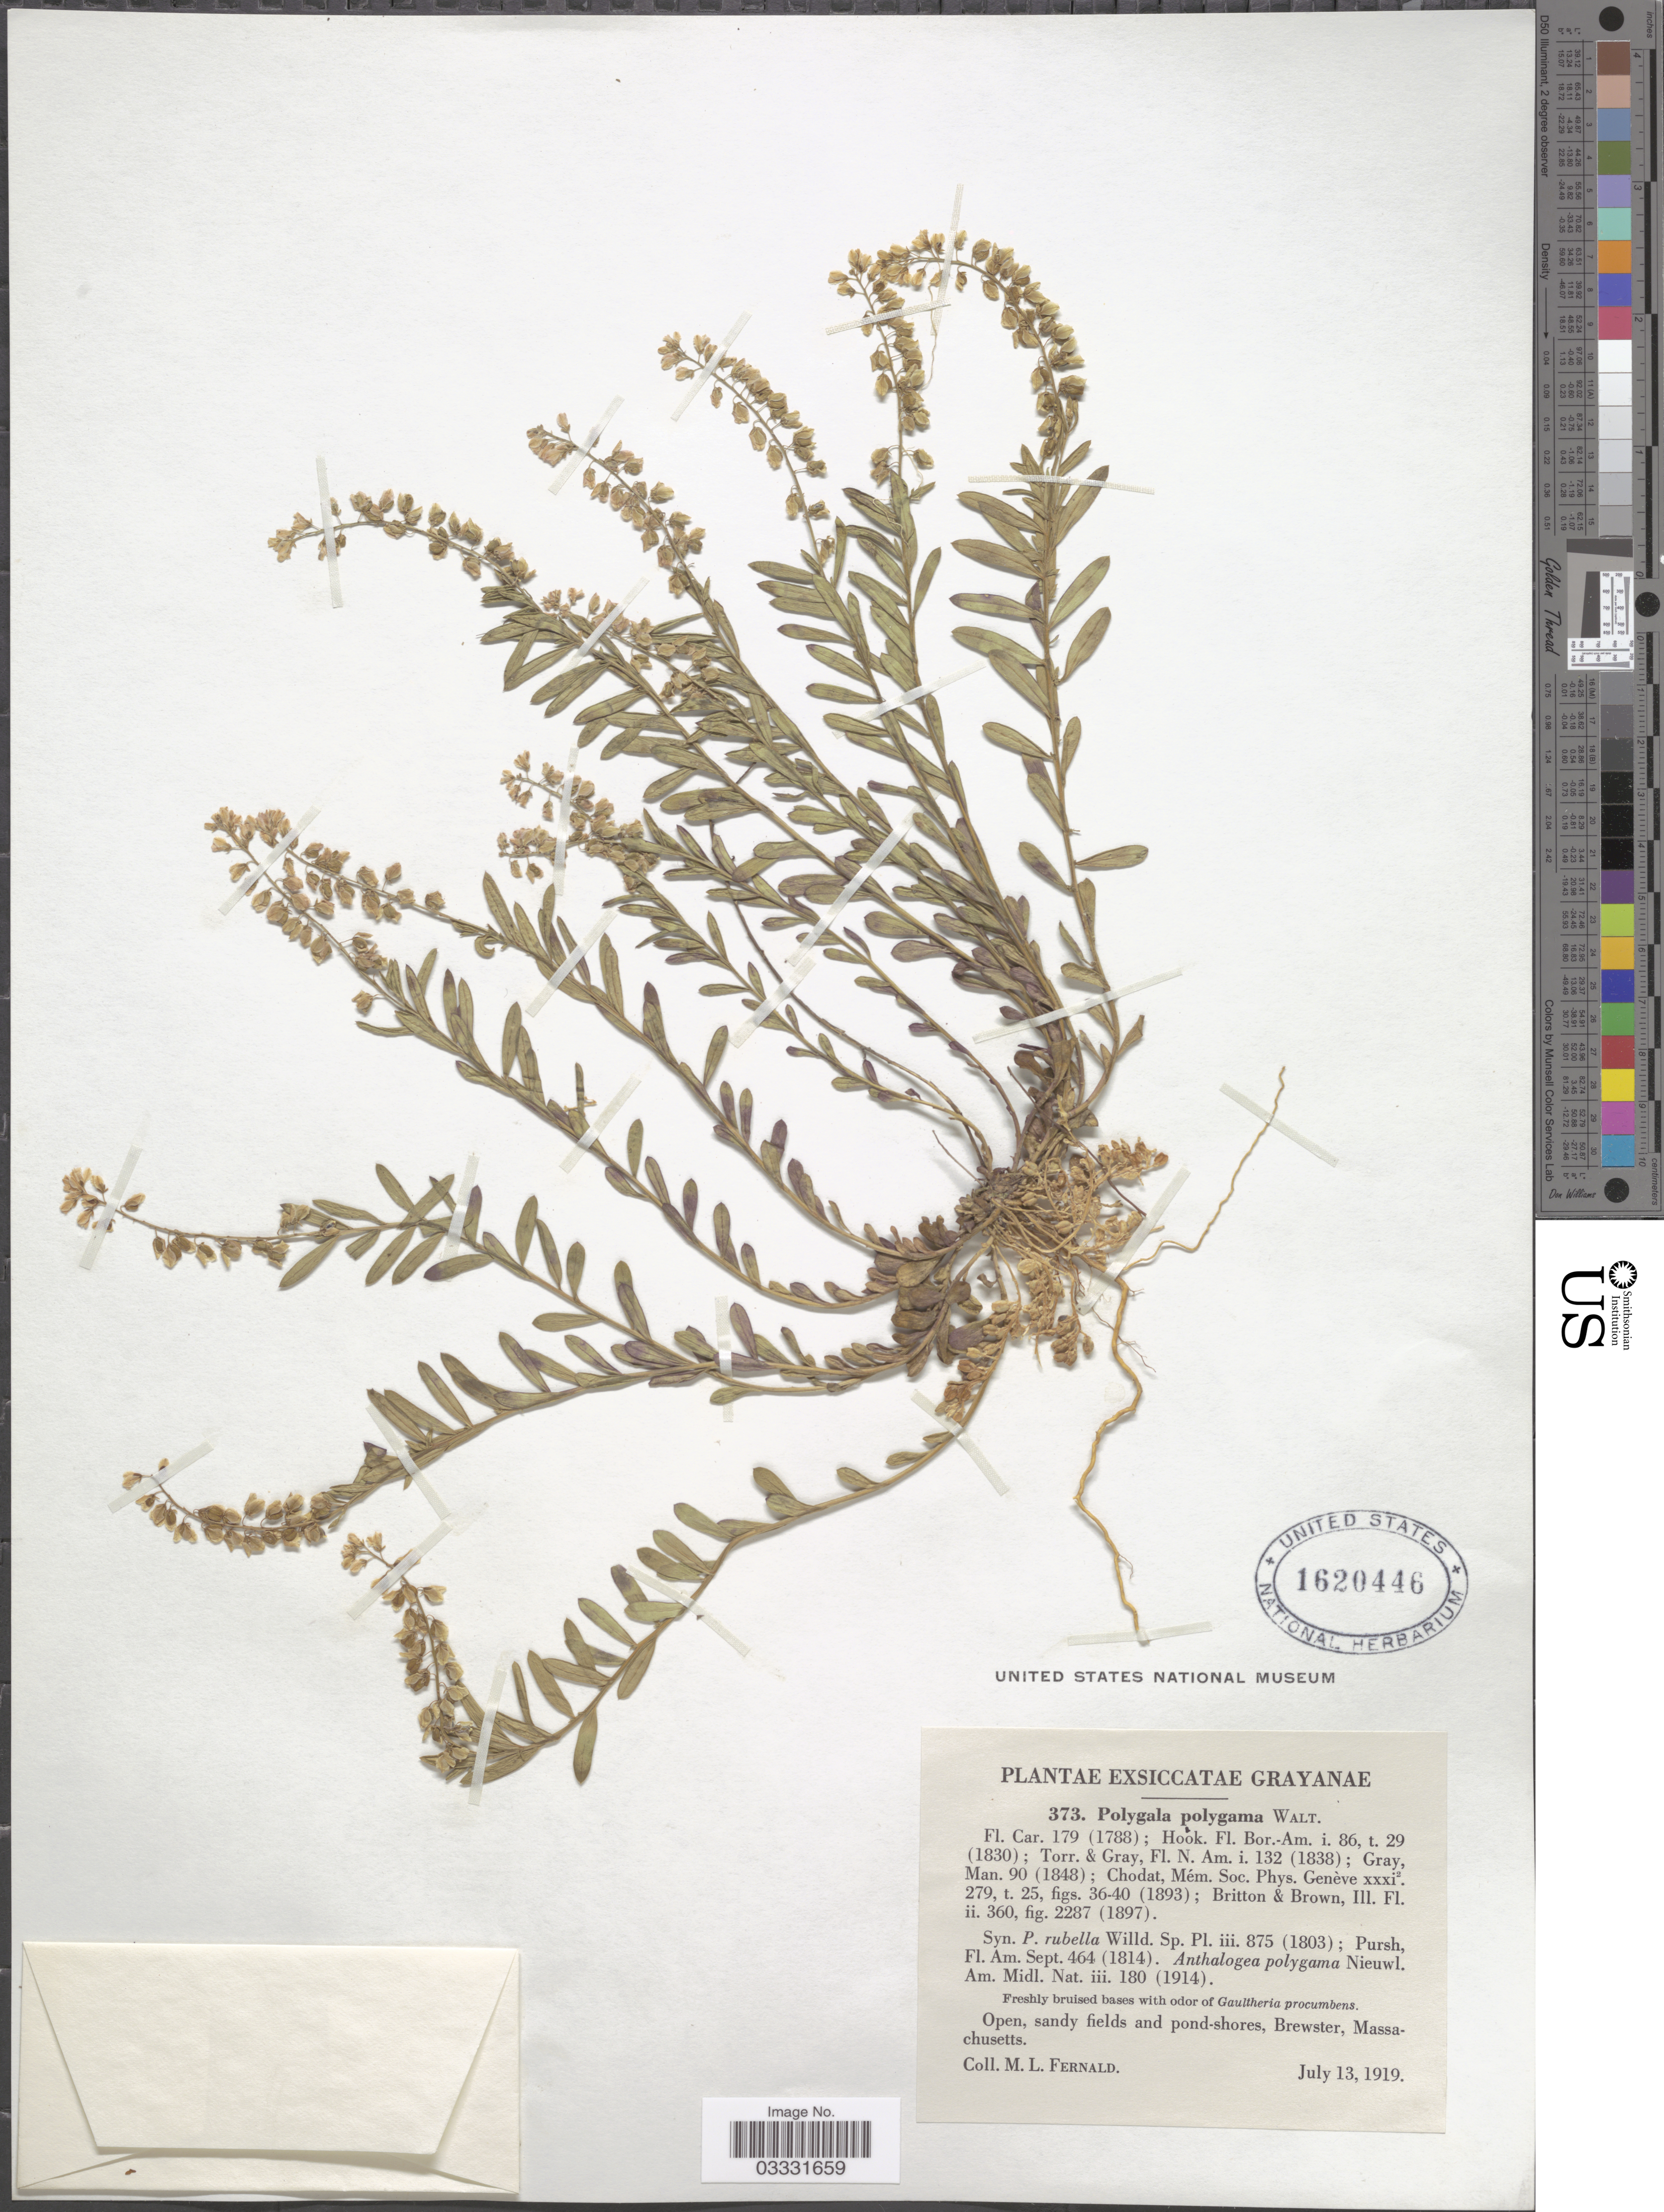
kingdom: Plantae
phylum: Tracheophyta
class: Magnoliopsida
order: Fabales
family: Polygalaceae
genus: Polygala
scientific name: Polygala polygama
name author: Walter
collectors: M. L. Fernald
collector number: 373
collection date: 1919-07-13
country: United States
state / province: Massachusetts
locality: Brewster.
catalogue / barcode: US 1620446